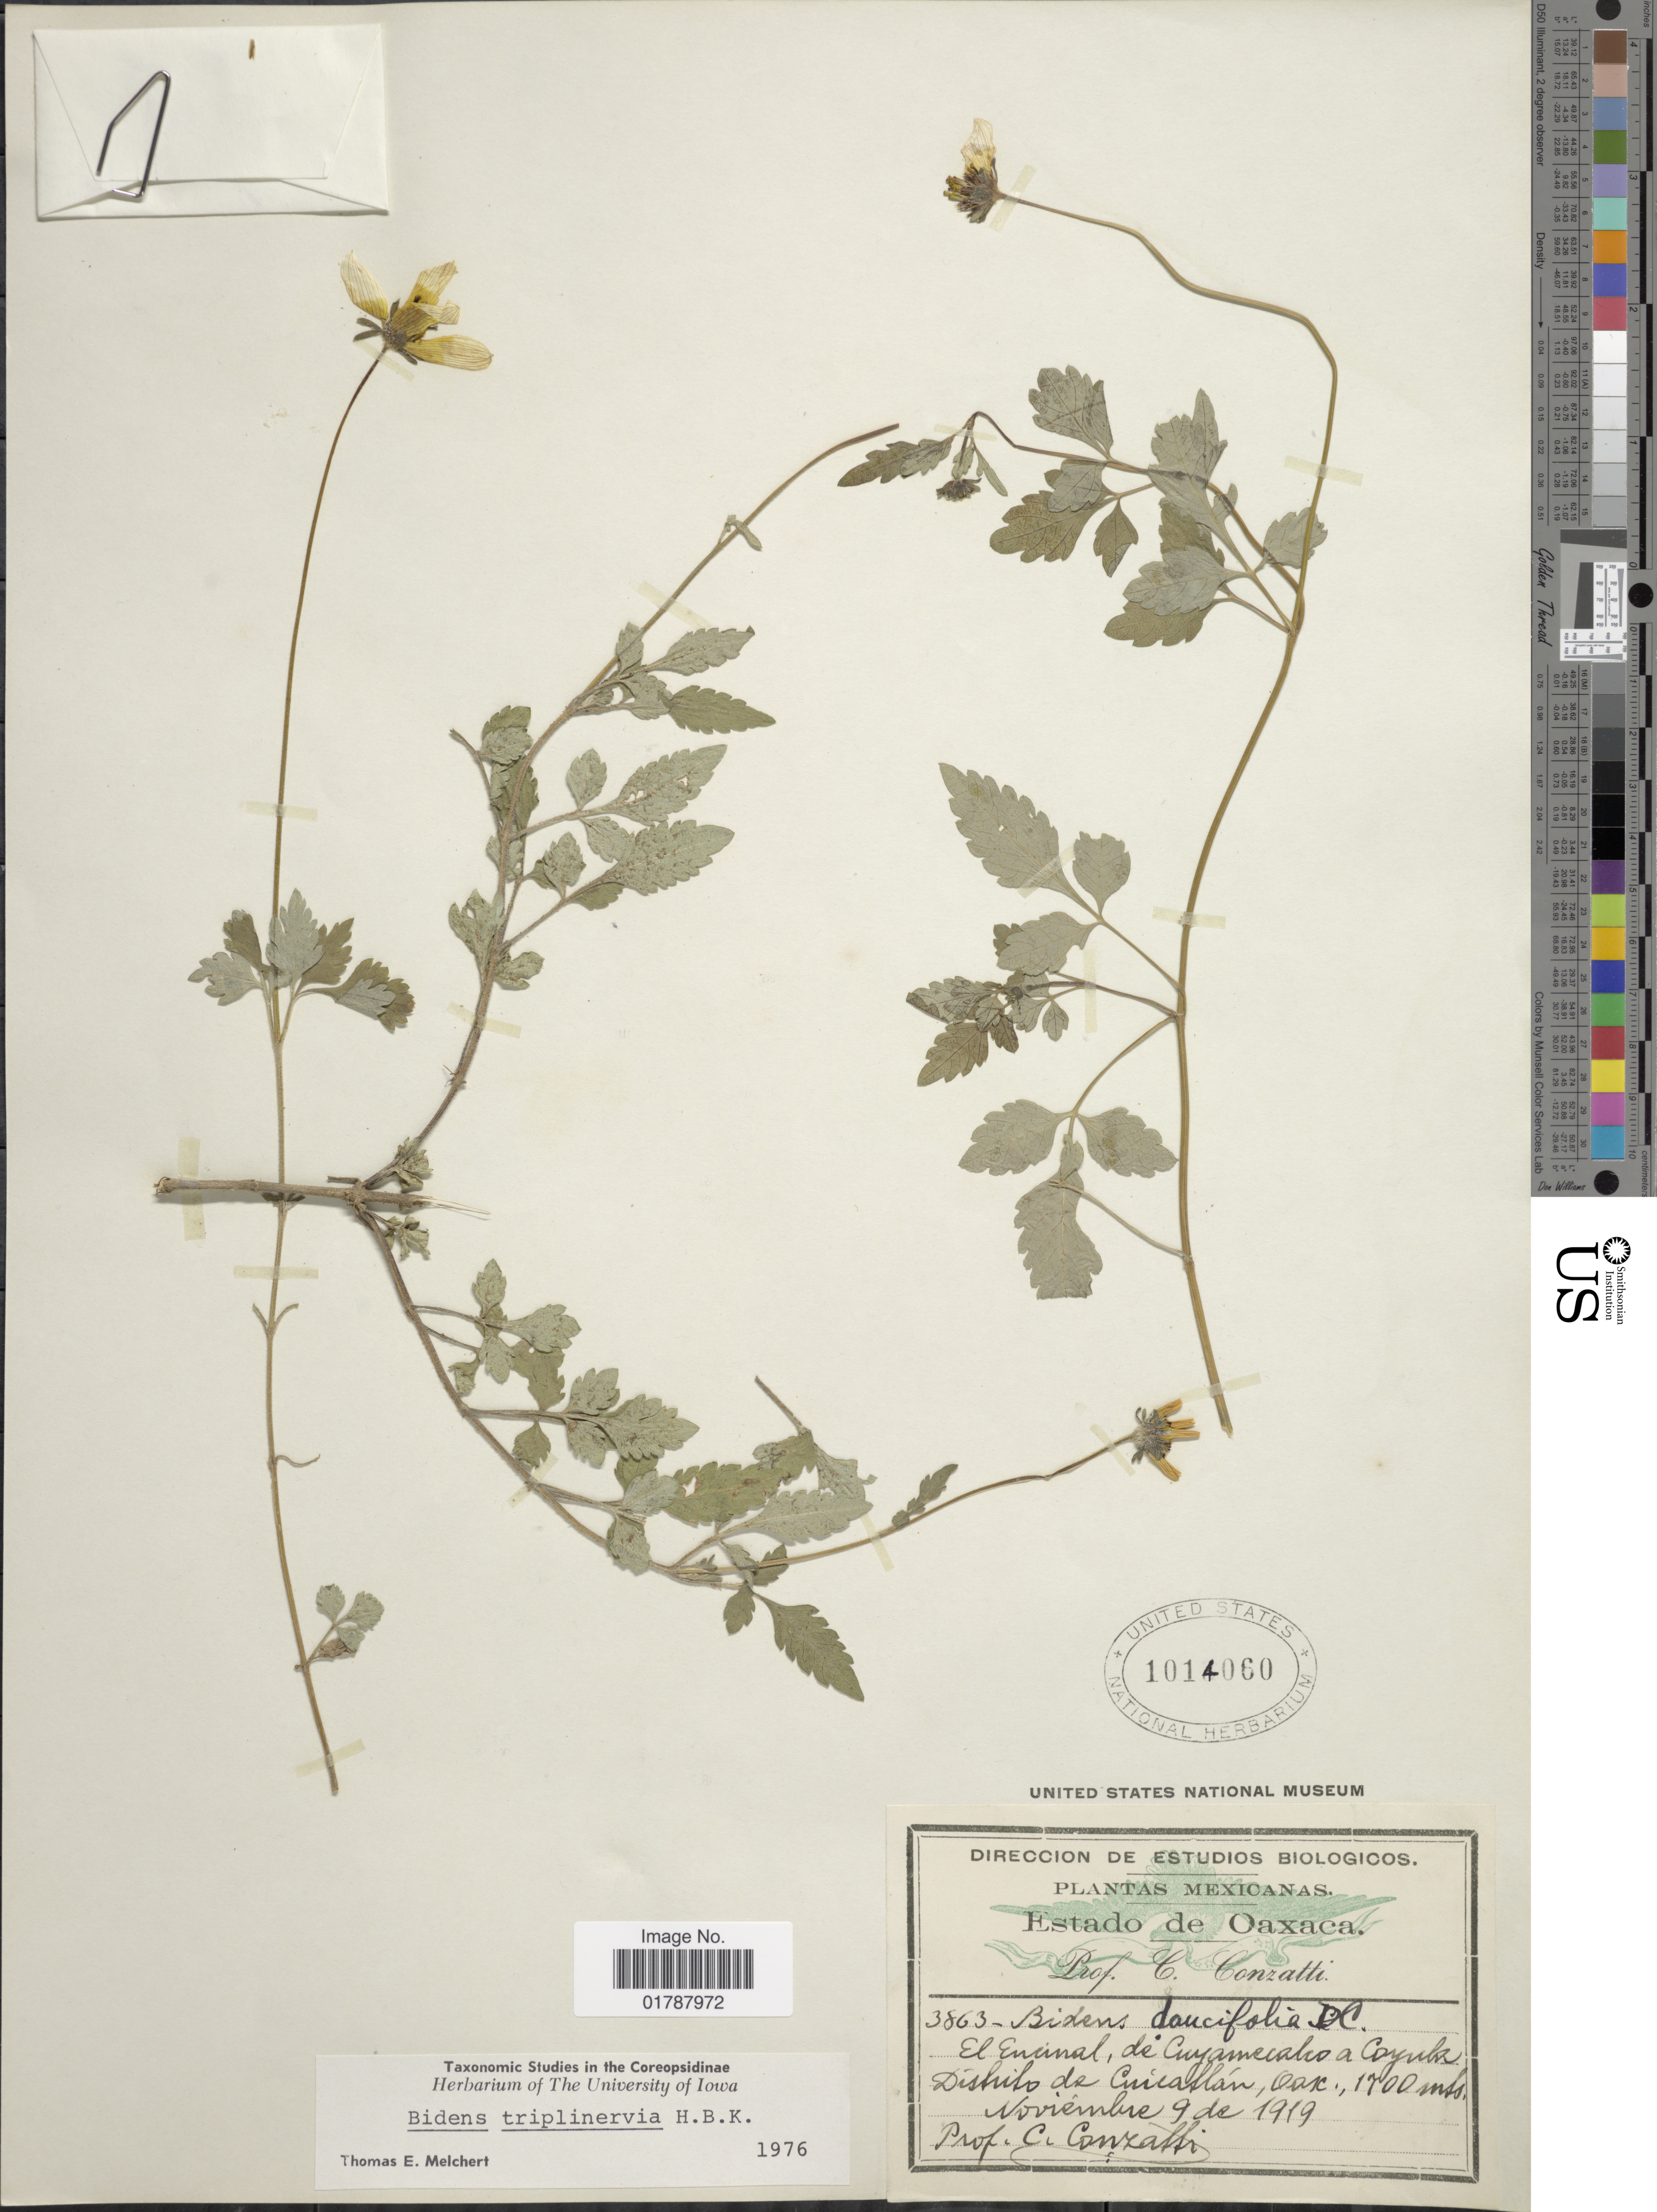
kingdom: Plantae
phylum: Tracheophyta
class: Magnoliopsida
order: Asterales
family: Asteraceae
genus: Bidens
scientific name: Bidens triplinervia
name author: Kunth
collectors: C. Conzatti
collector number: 3863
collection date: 1919-11-09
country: Mexico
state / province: Oaxaca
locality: Estado de Oaxaca, El Encinal, de Cuyamecalco a Coyula, Distrito de Cuicallan, Oax.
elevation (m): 1700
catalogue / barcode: US 1014060